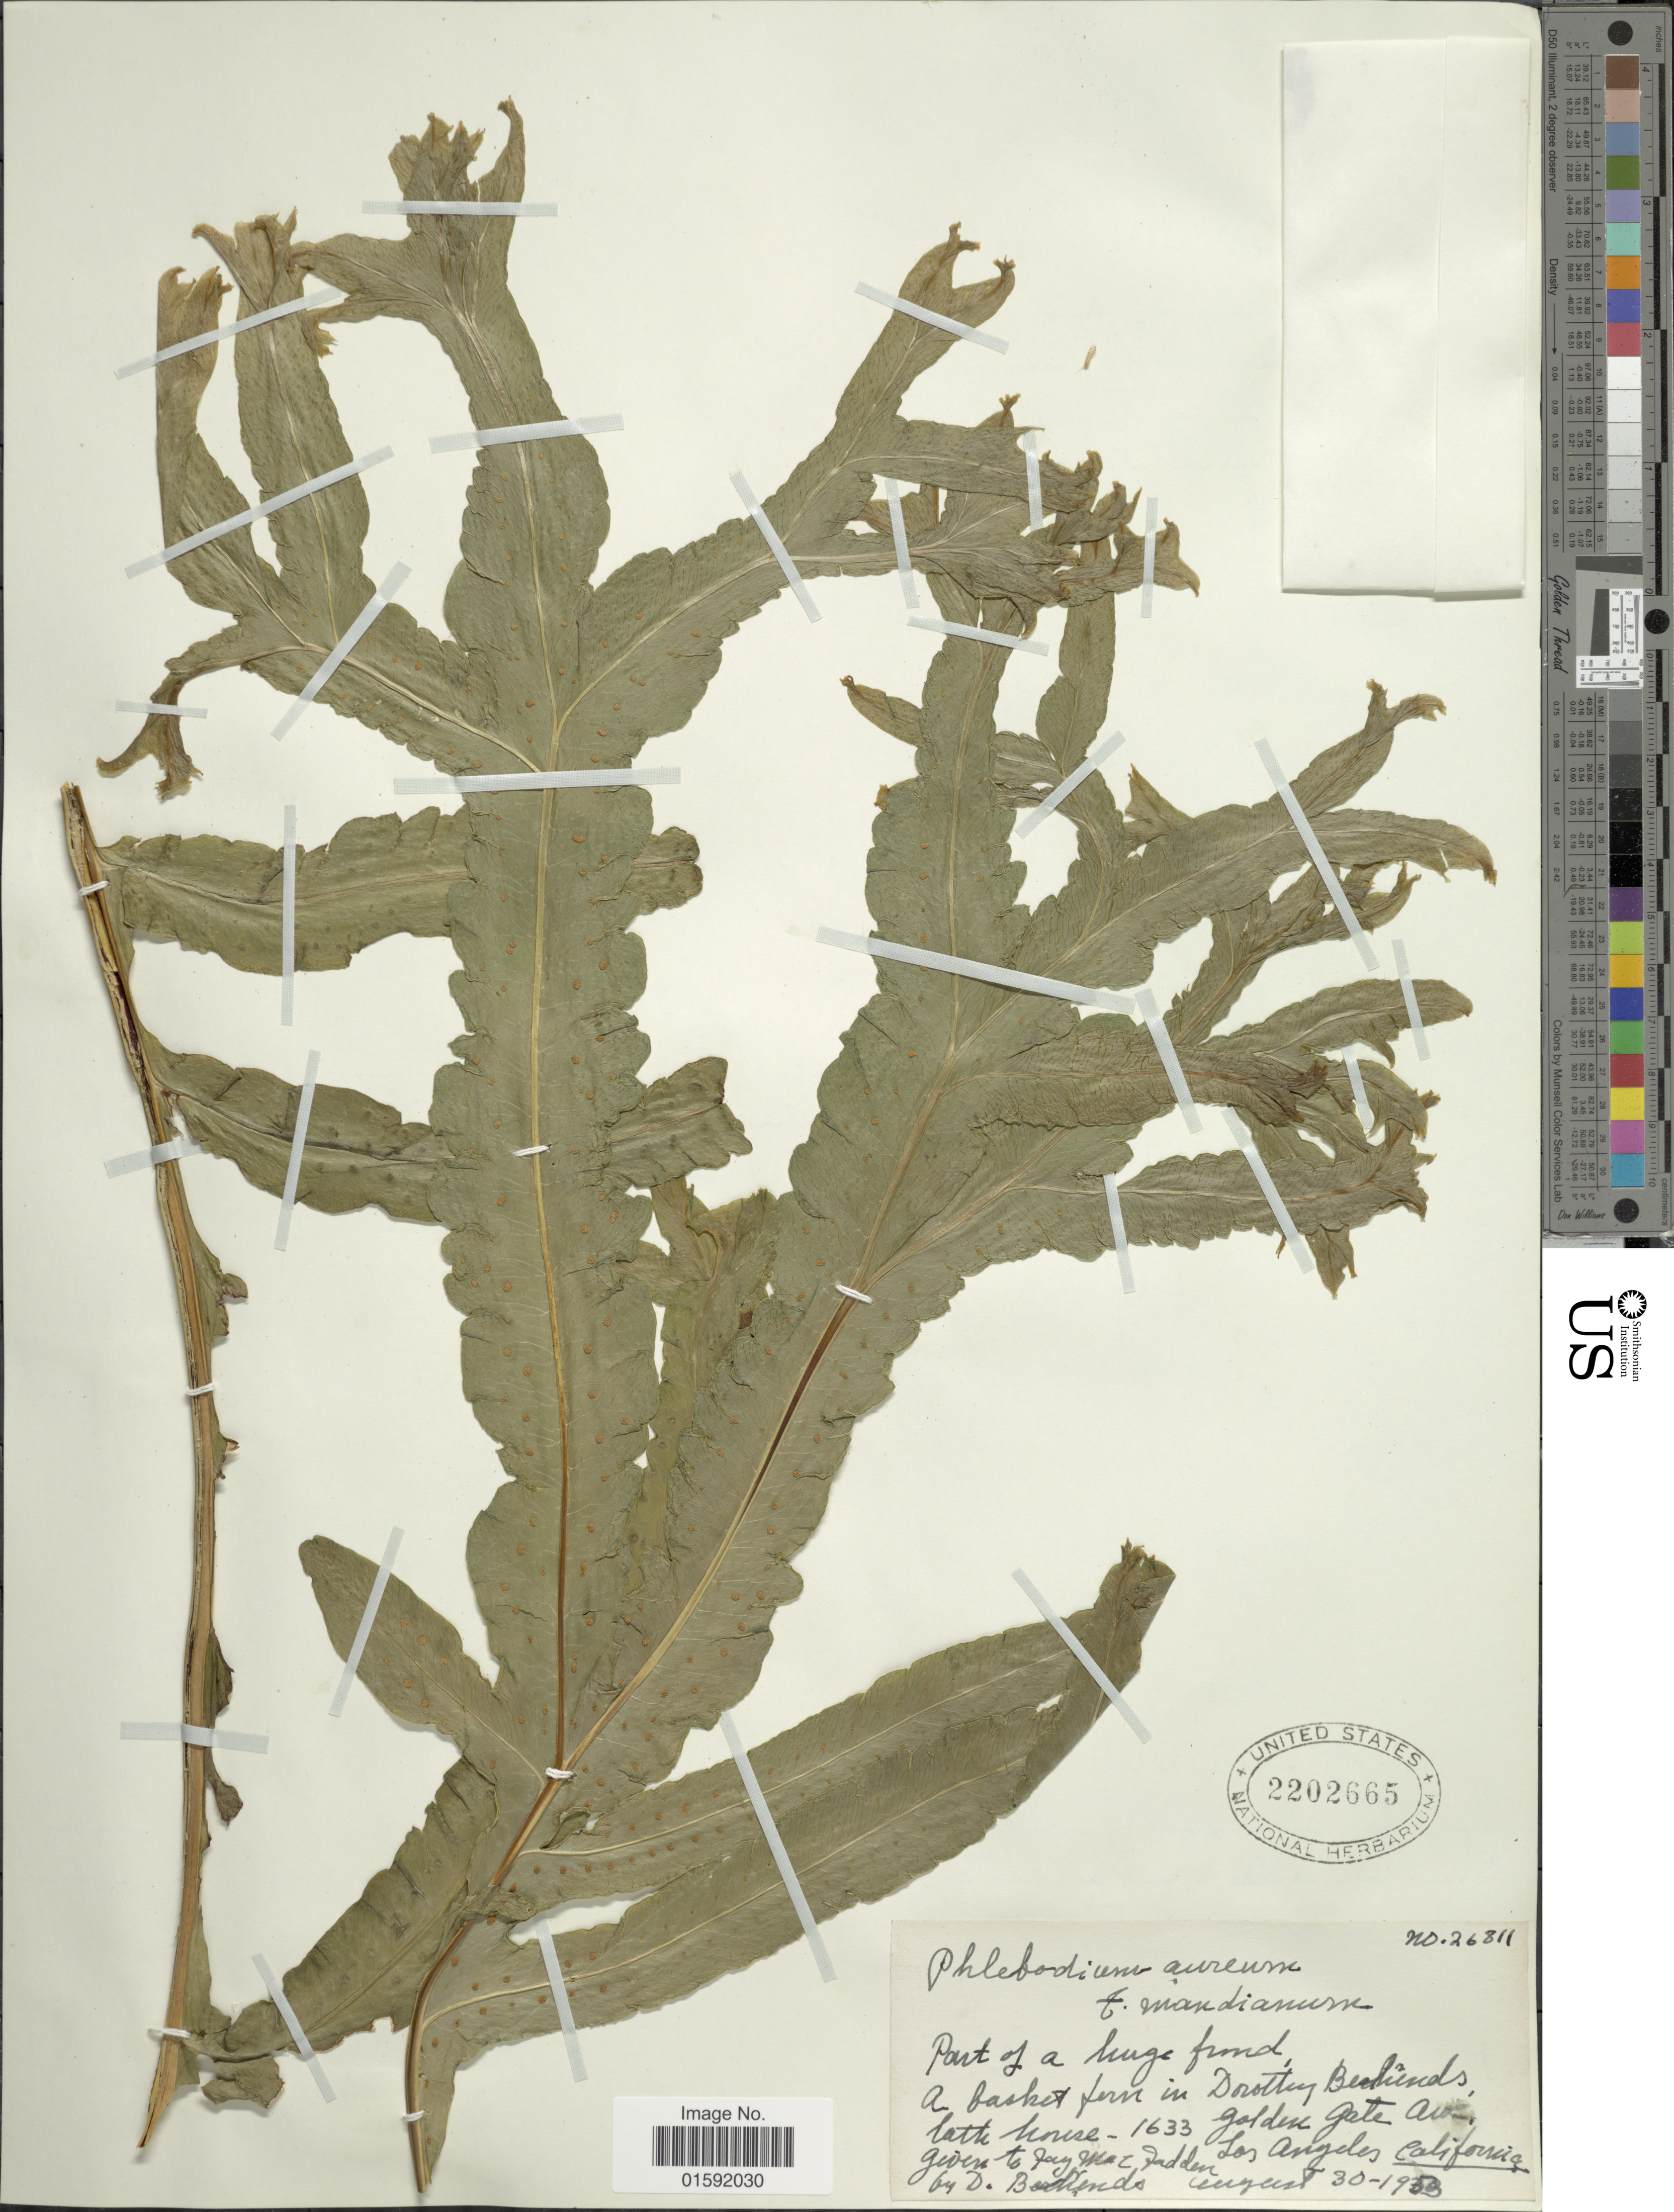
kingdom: Plantae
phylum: Tracheophyta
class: Polypodiopsida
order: Polypodiales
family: Polypodiaceae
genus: Phlebodium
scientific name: Phlebodium aureum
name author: (L.) J. Sm.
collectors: F. MacFadden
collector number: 26811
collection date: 1953-08-30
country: United States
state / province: California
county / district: Los Angeles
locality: A basket fern in Dorothy Berliend's bath house, 1633 Golden Gate Ave., Los Angeles, given to Fay MacFadden by D. Berliends [cultivated plant]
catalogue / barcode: US 2202665